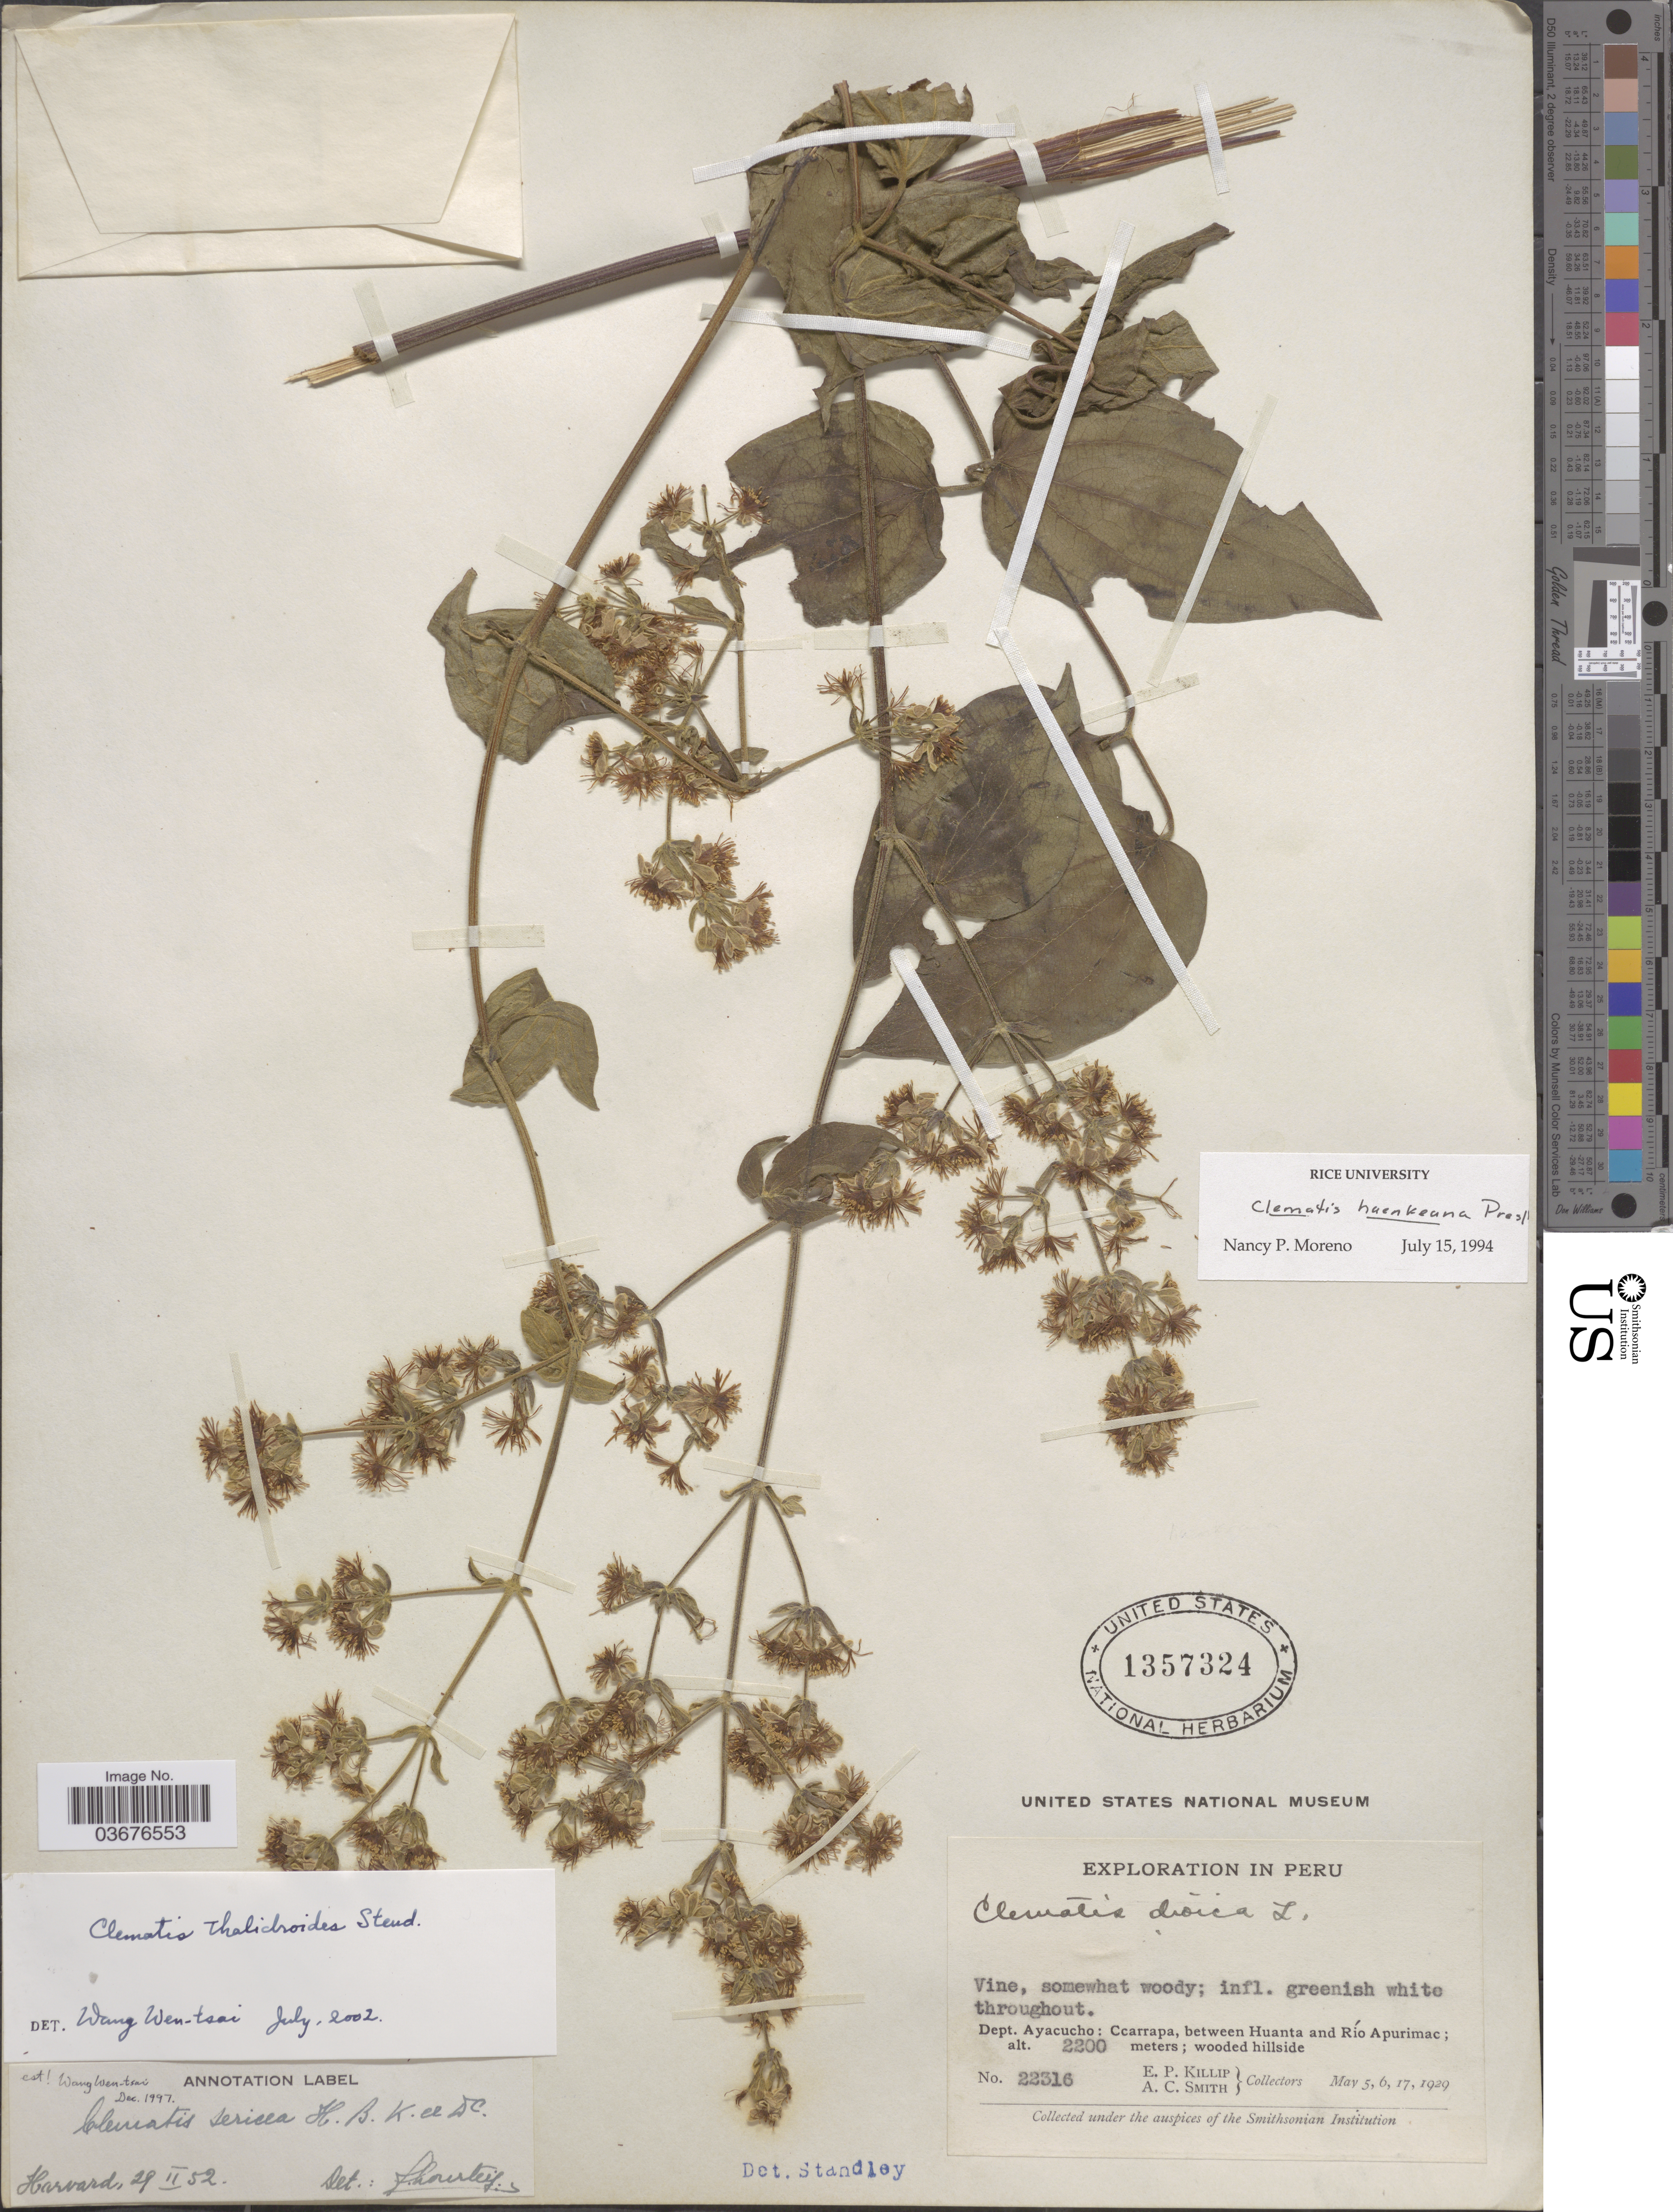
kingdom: Plantae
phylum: Tracheophyta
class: Magnoliopsida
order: Ranunculales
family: Ranunculaceae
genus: Clematis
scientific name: Clematis thalictroides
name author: Steud.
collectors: E. P. Killip & A. C. Smith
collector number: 22316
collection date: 1929-05-05/1929-05-17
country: Peru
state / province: Ayacucho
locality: Dept. Ayacucho, Ccarrapa, between Huanta and Río Apurimac.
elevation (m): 2200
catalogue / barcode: US 1357324